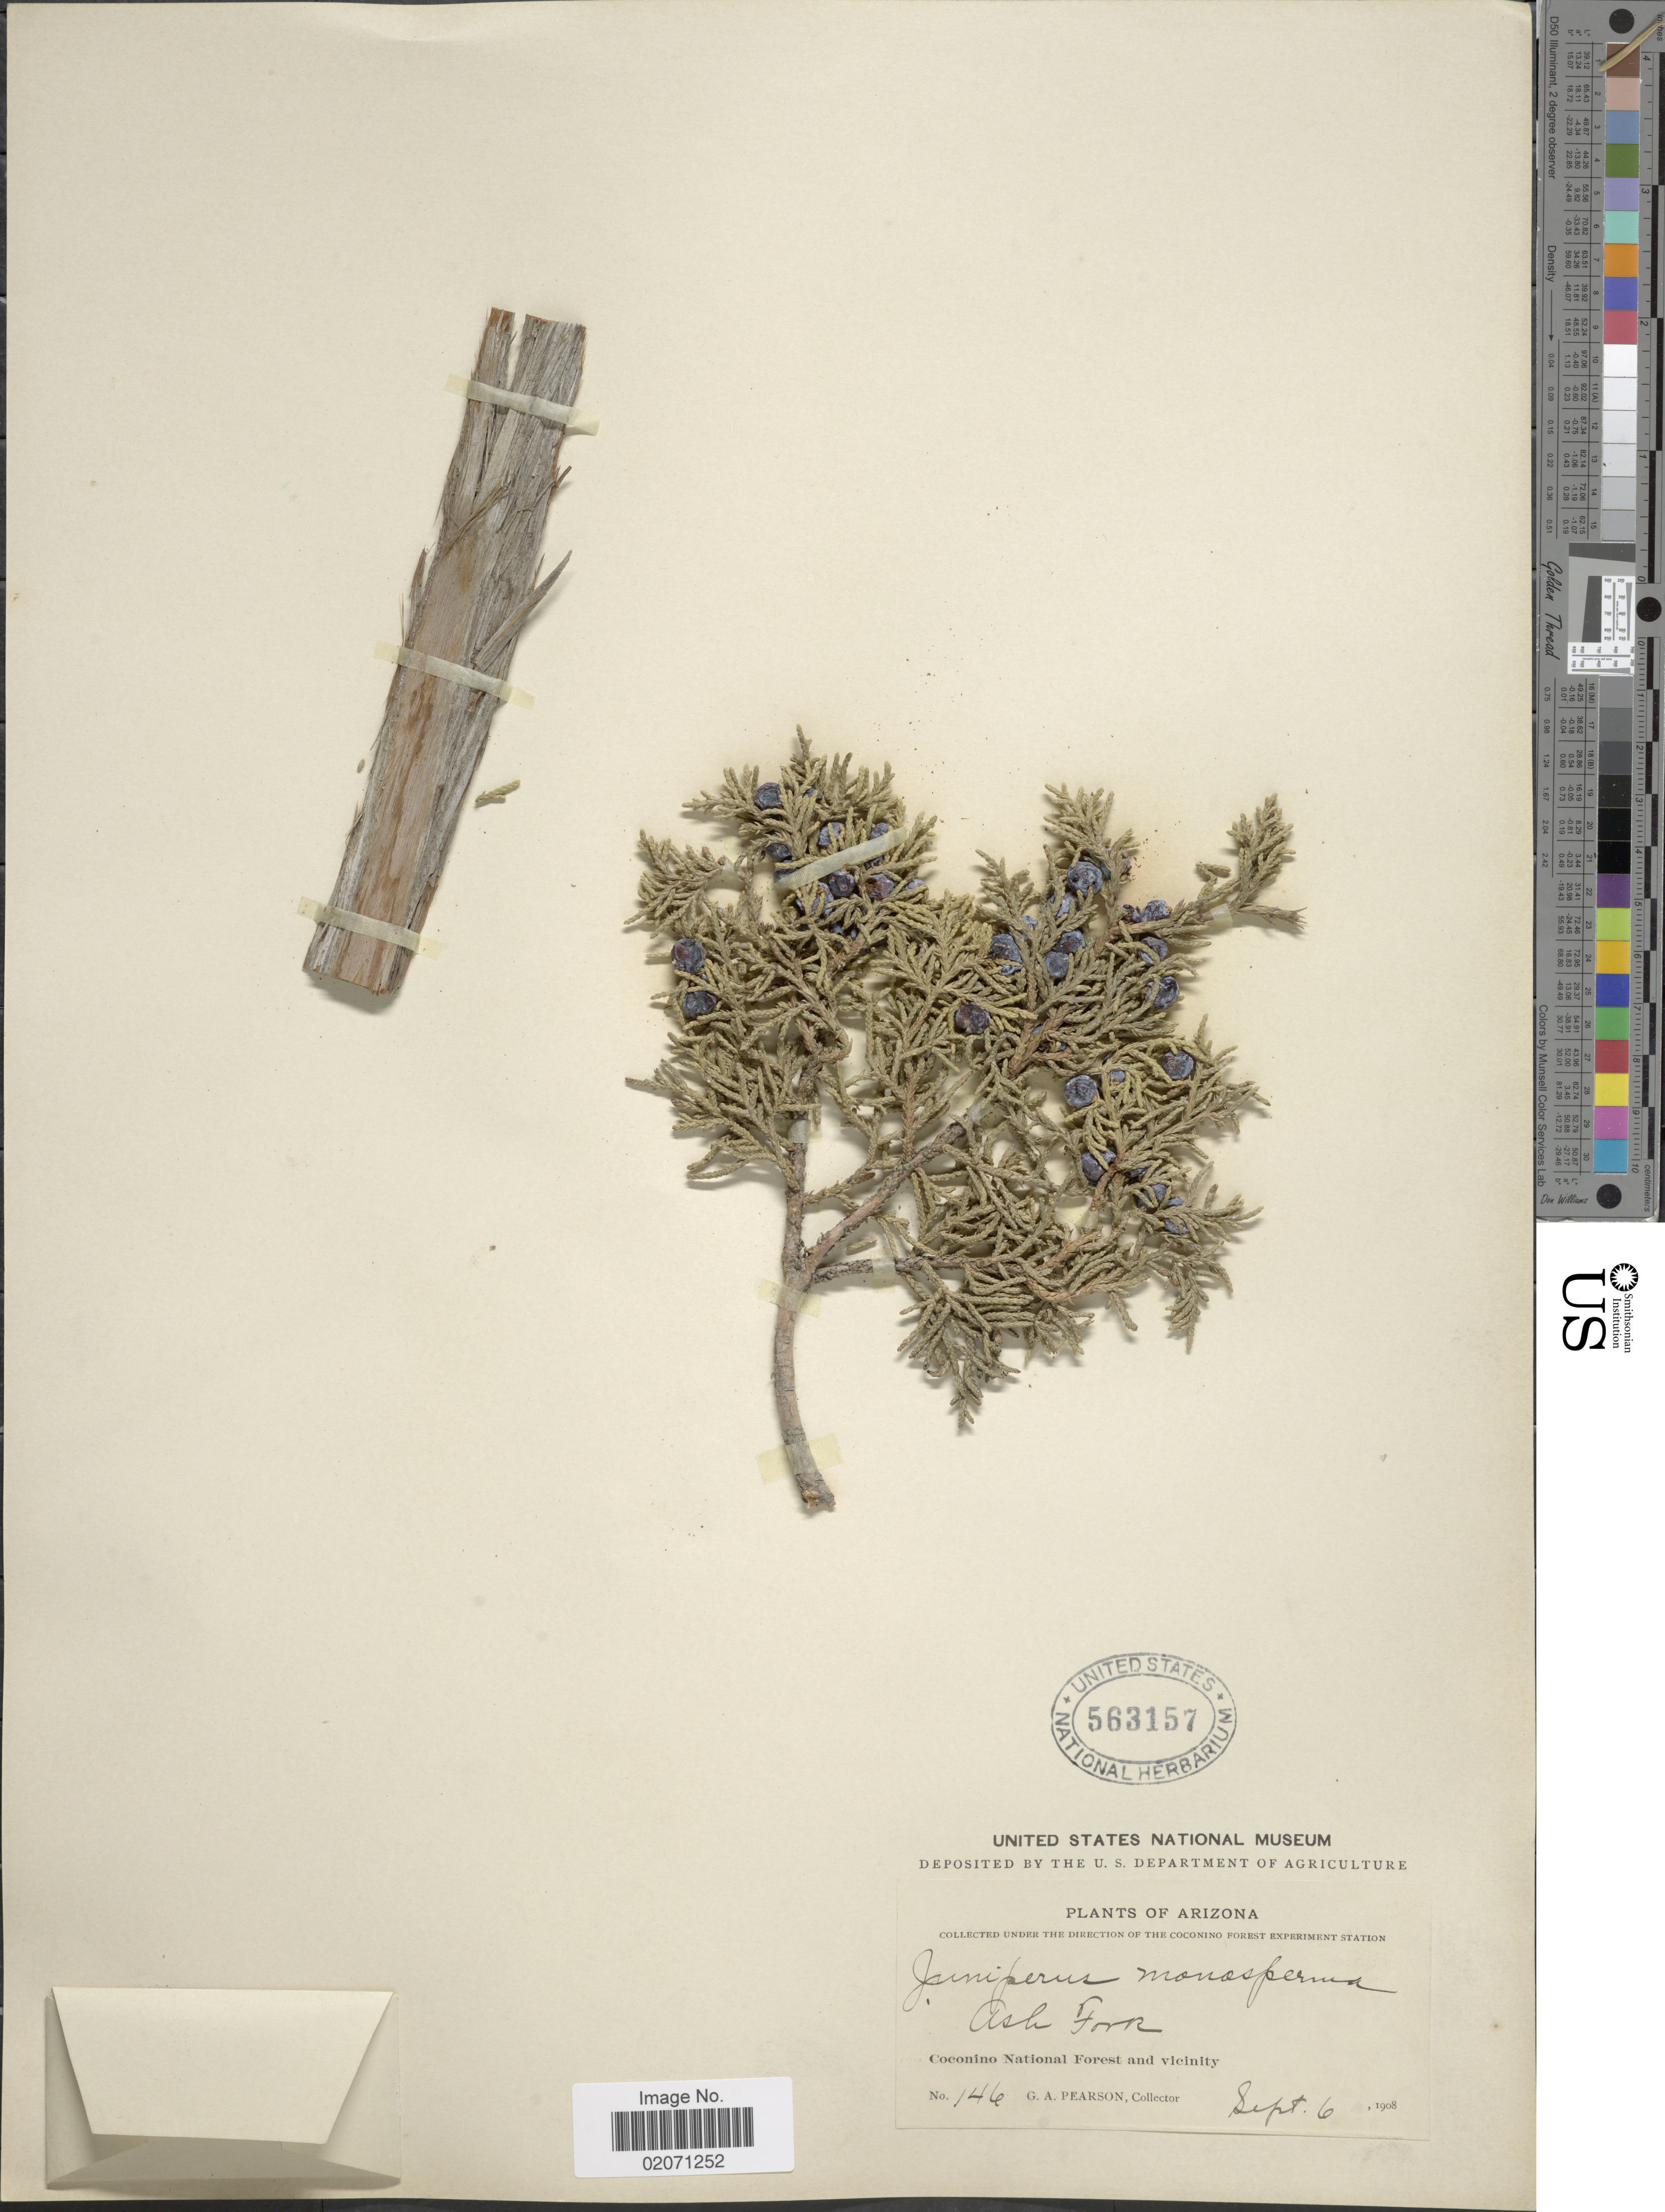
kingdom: Plantae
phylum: Tracheophyta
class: Pinopsida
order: Pinales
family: Cupressaceae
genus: Juniperus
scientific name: Juniperus monosperma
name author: (Engelm.) Sarg.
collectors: G. Pearson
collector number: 146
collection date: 1908-09-06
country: United States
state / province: Arizona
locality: Ash Fork, Coconino National Forest and Vicinity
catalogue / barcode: US 563157